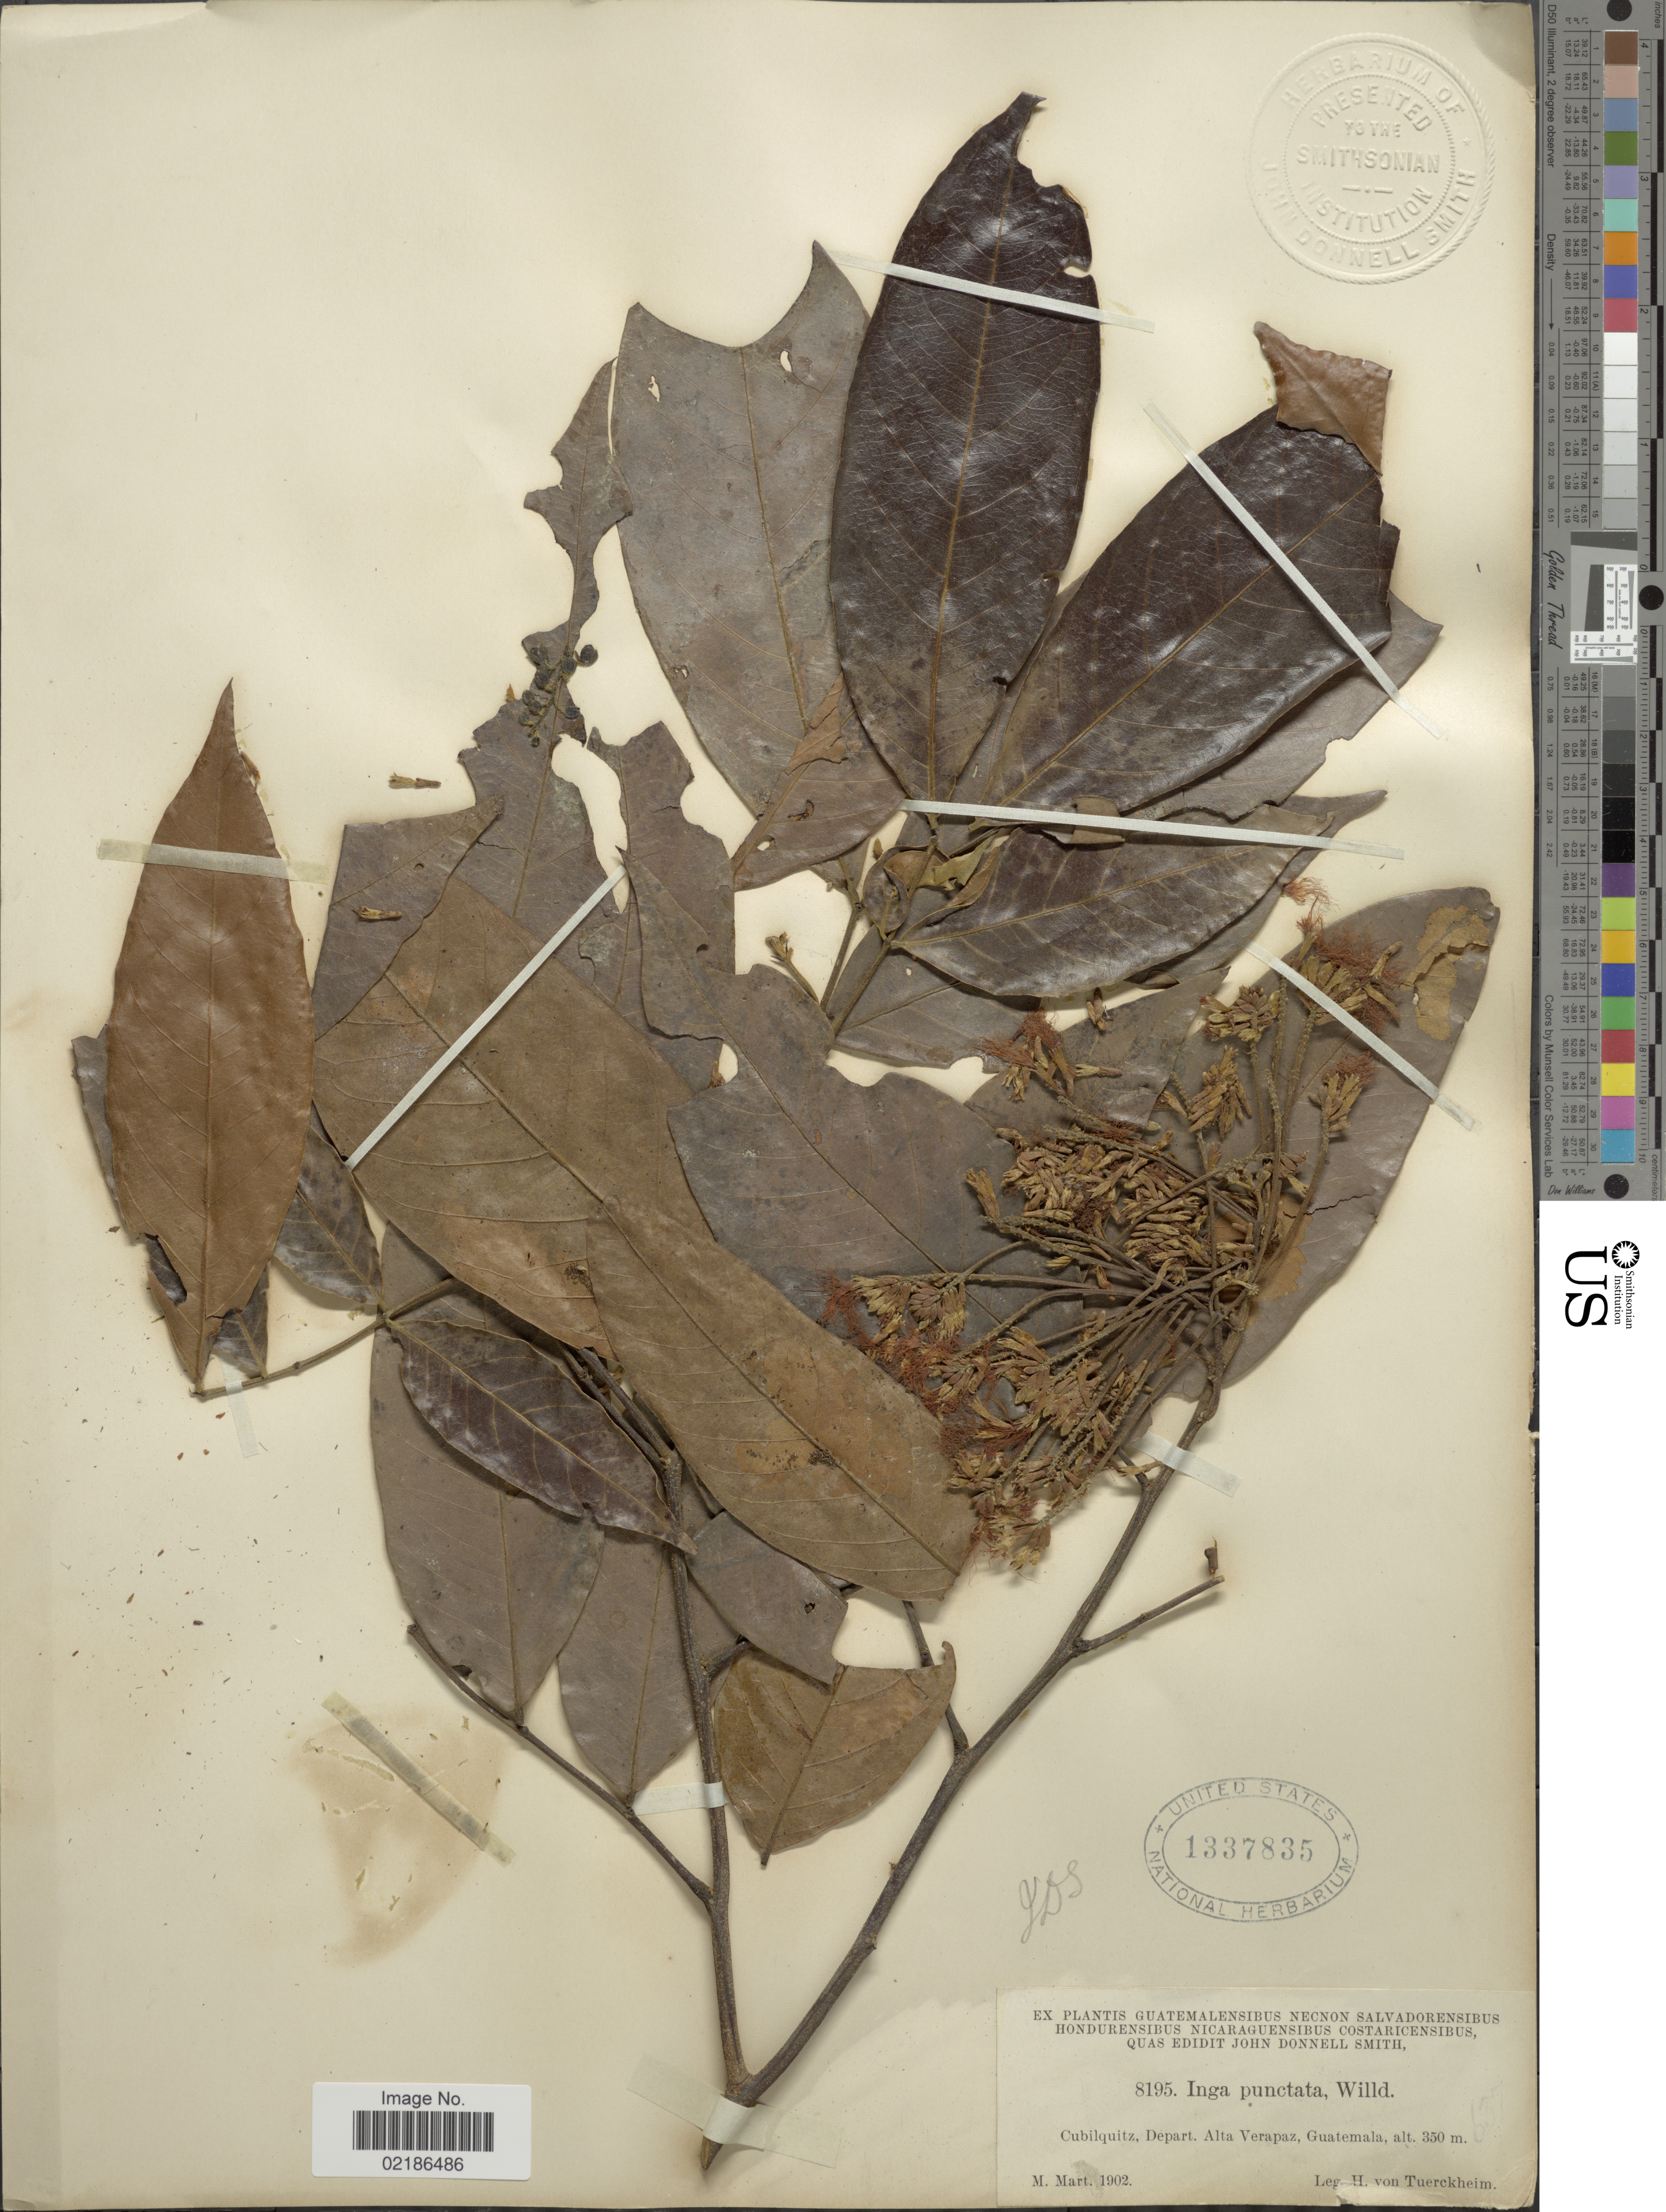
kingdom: Plantae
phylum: Tracheophyta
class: Magnoliopsida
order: Fabales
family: Fabaceae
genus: Inga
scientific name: Inga punctata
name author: Willd.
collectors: H. von Türckheim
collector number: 8195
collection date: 1902-03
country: Guatemala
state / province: Alta Verapaz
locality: Cubilquitz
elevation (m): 350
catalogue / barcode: US 1337835